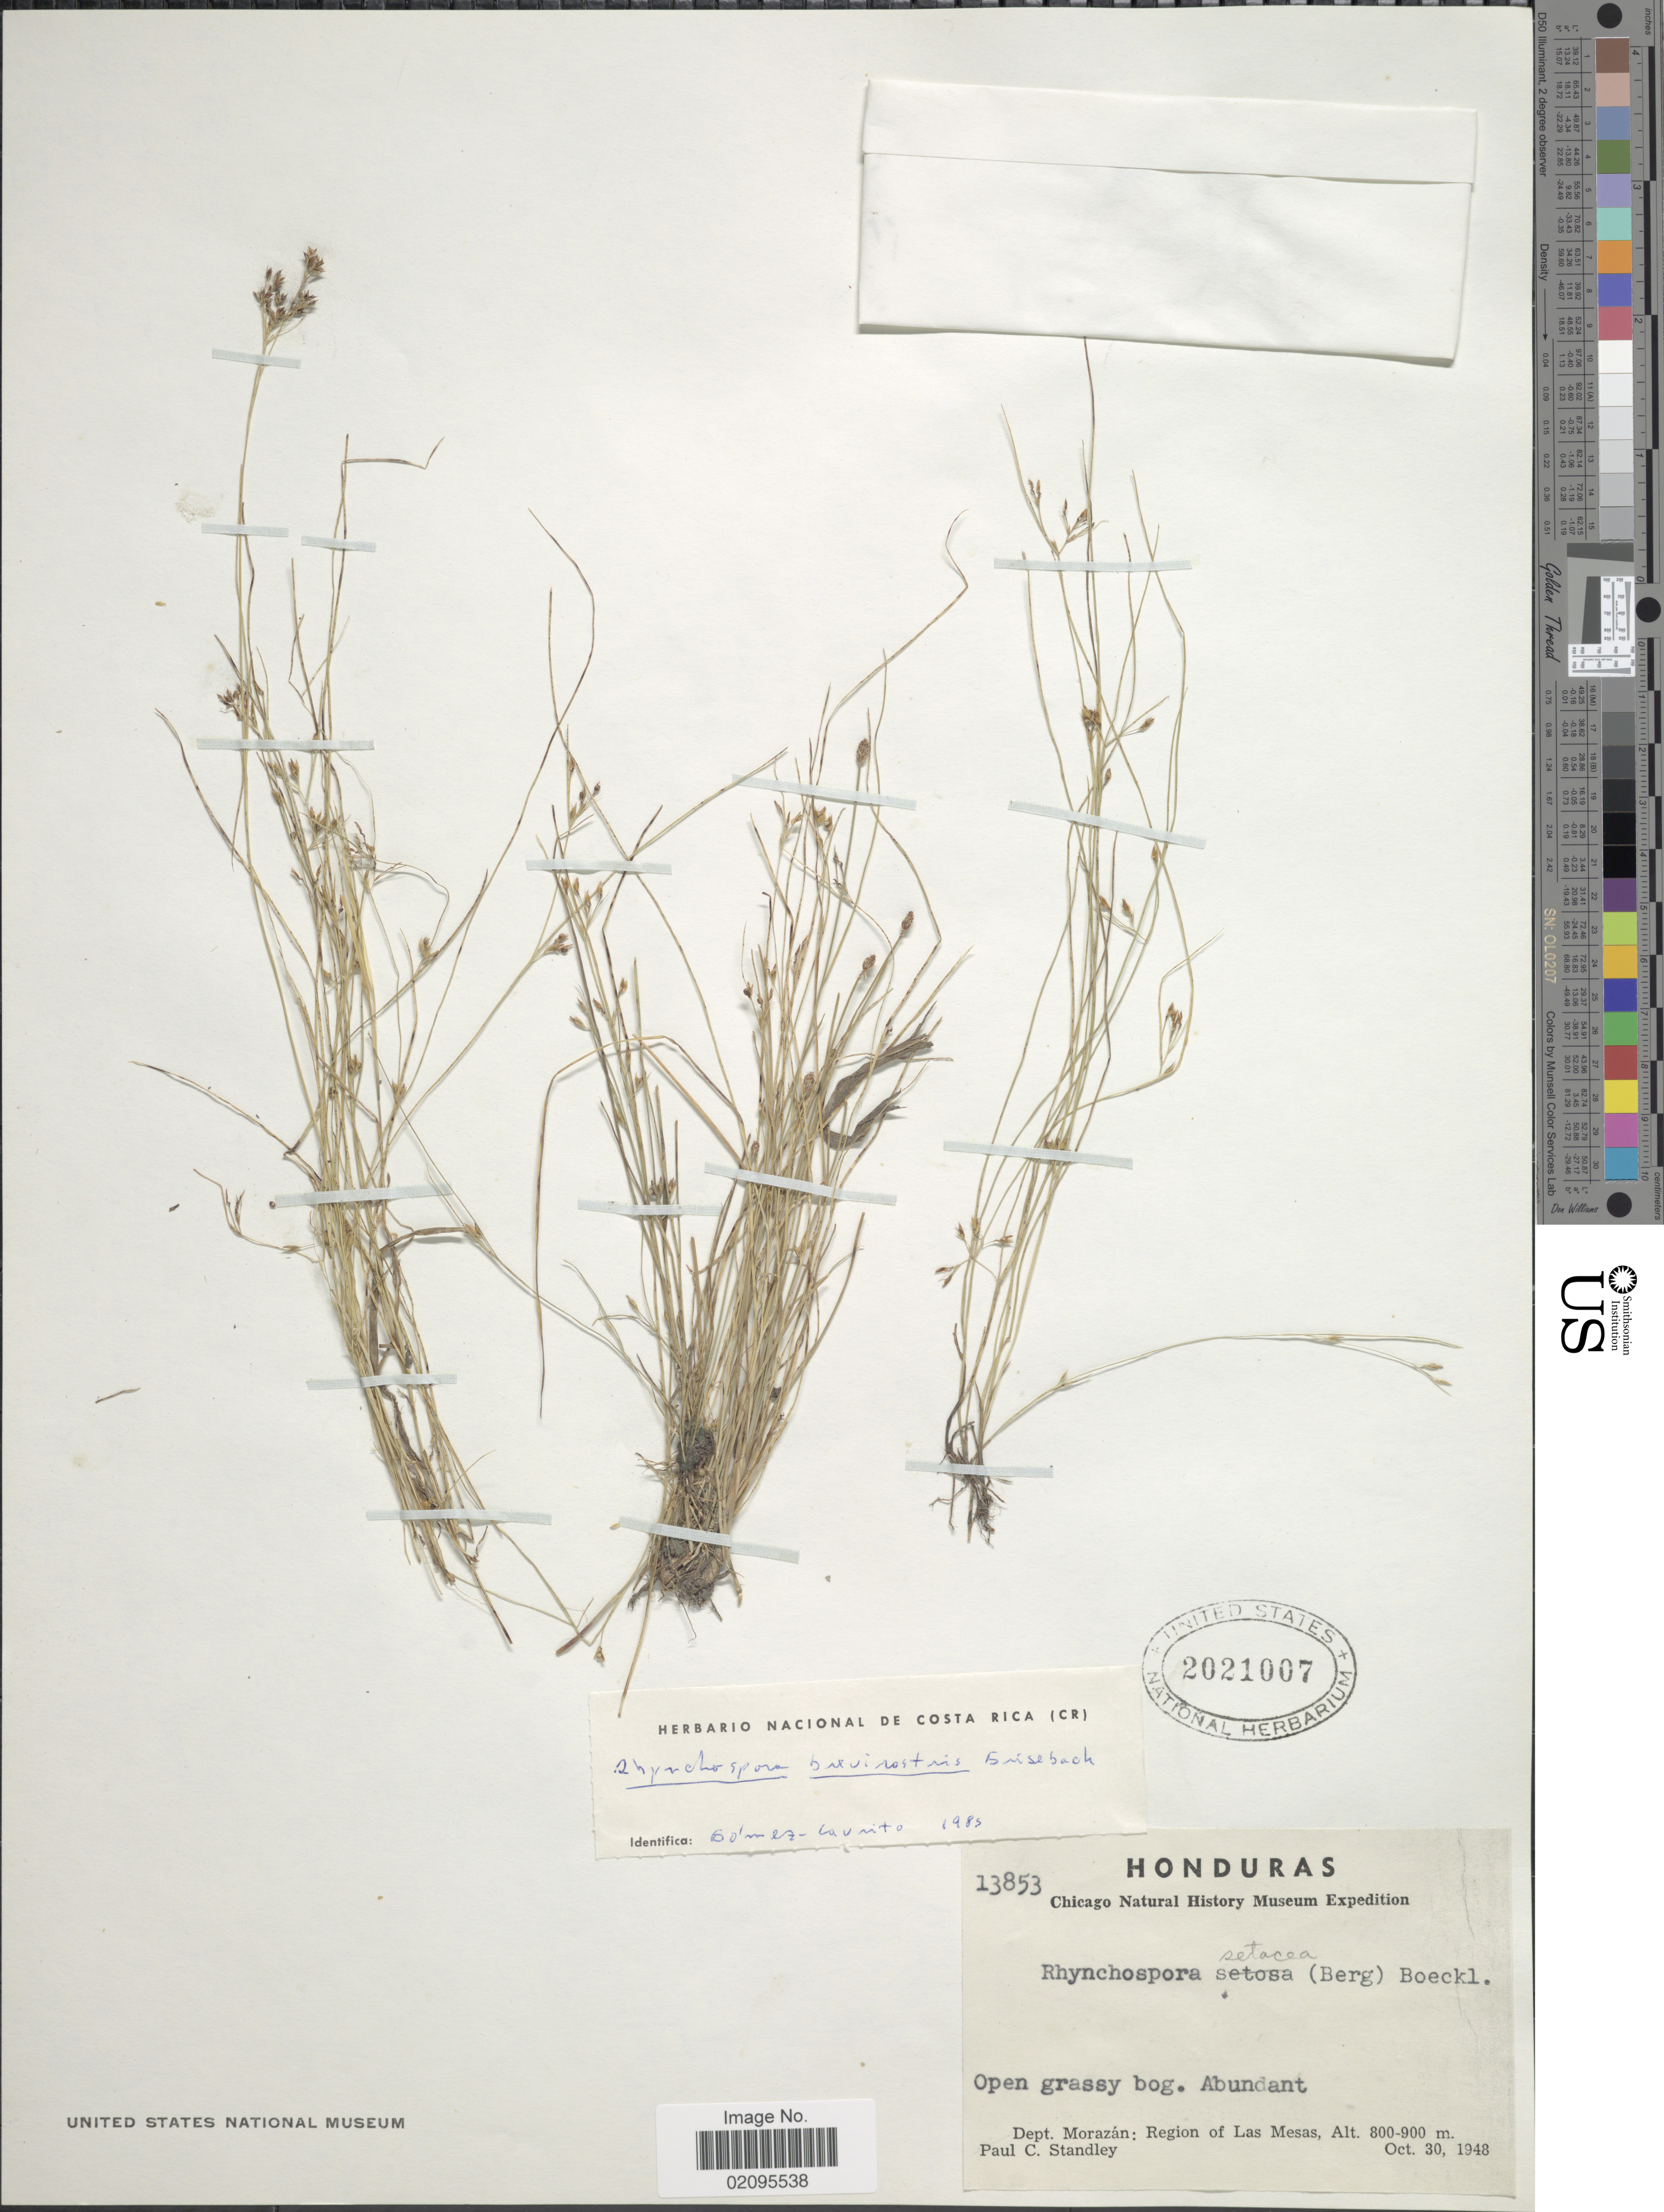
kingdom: Plantae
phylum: Tracheophyta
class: Liliopsida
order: Poales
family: Cyperaceae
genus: Rhynchospora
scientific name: Rhynchospora brevirostris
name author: Griseb.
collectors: P. C. Standley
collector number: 13853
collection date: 1948-10-30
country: Honduras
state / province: Fco. Morazán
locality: Dept. Morazan: Region of Las Mesas.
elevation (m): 800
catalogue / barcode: US 2021007